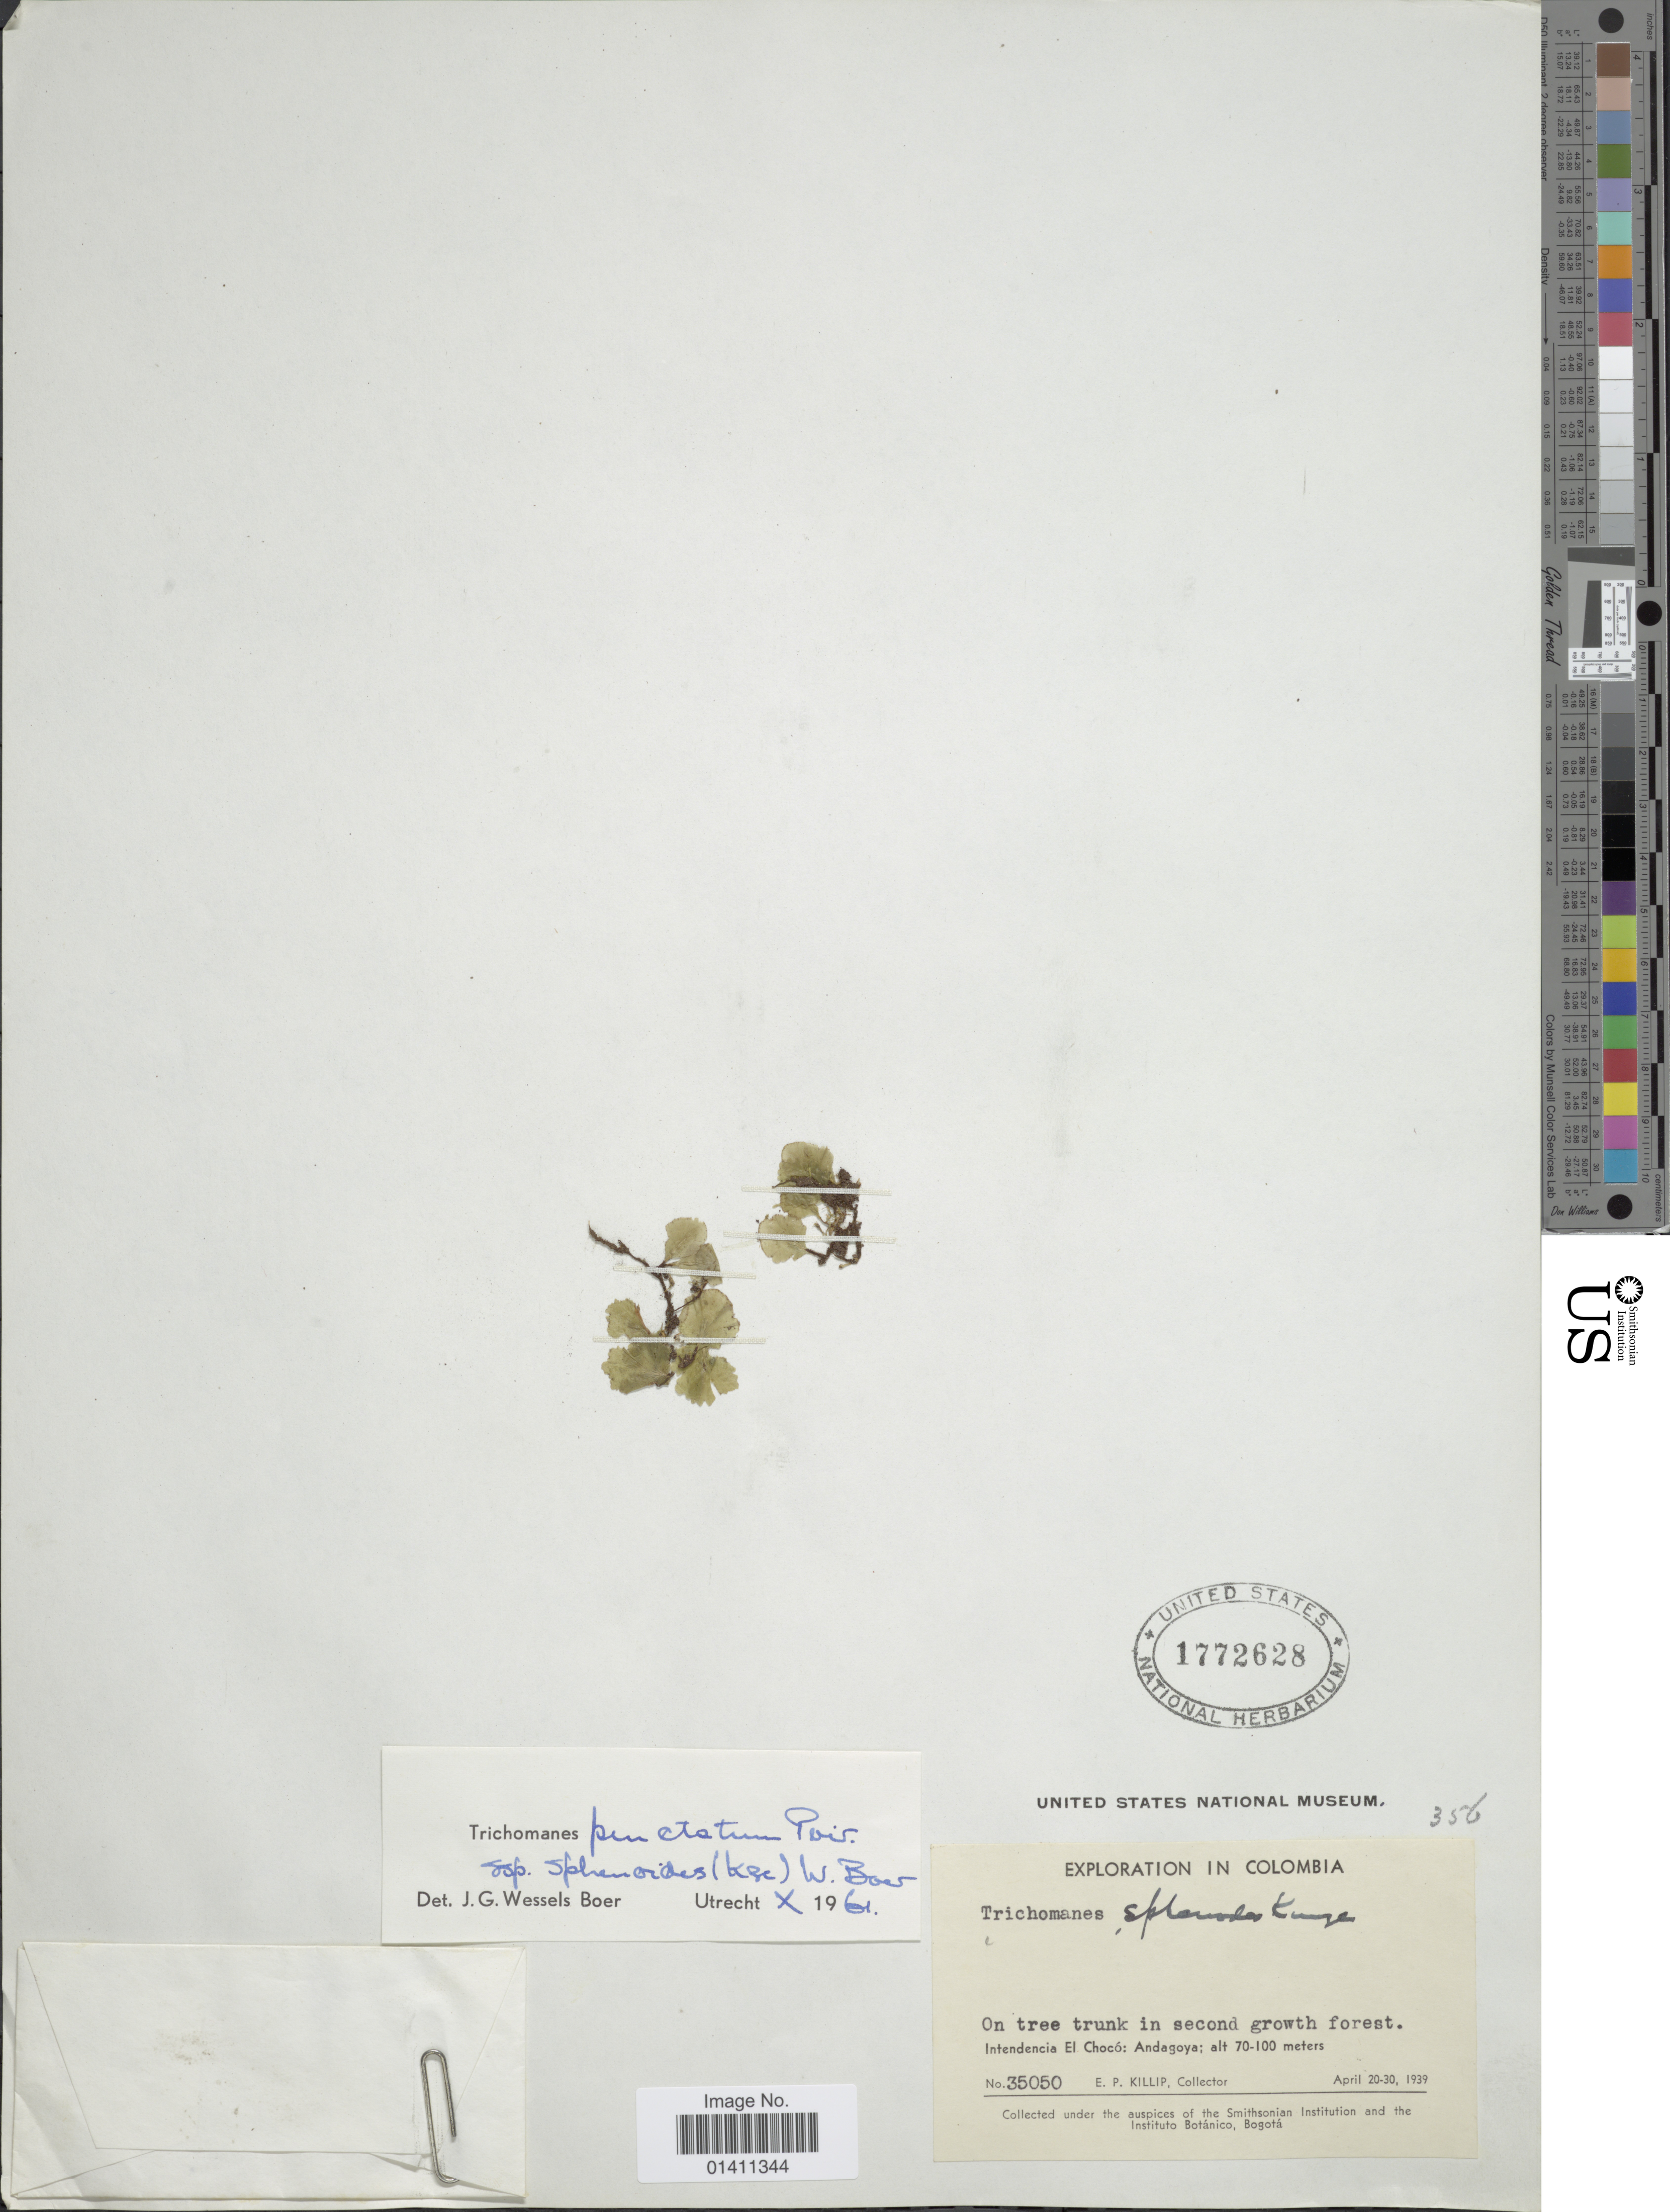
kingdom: Plantae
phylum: Tracheophyta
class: Polypodiopsida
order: Hymenophyllales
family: Hymenophyllaceae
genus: Didymoglossum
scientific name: Didymoglossum punctatum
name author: (Poir.) Desv.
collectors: E. P. Killip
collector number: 35050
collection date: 1939-04-20/1939-04-30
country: Colombia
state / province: Chocó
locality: Intendencia El Choco: Andagoya.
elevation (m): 70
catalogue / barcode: US 1772628